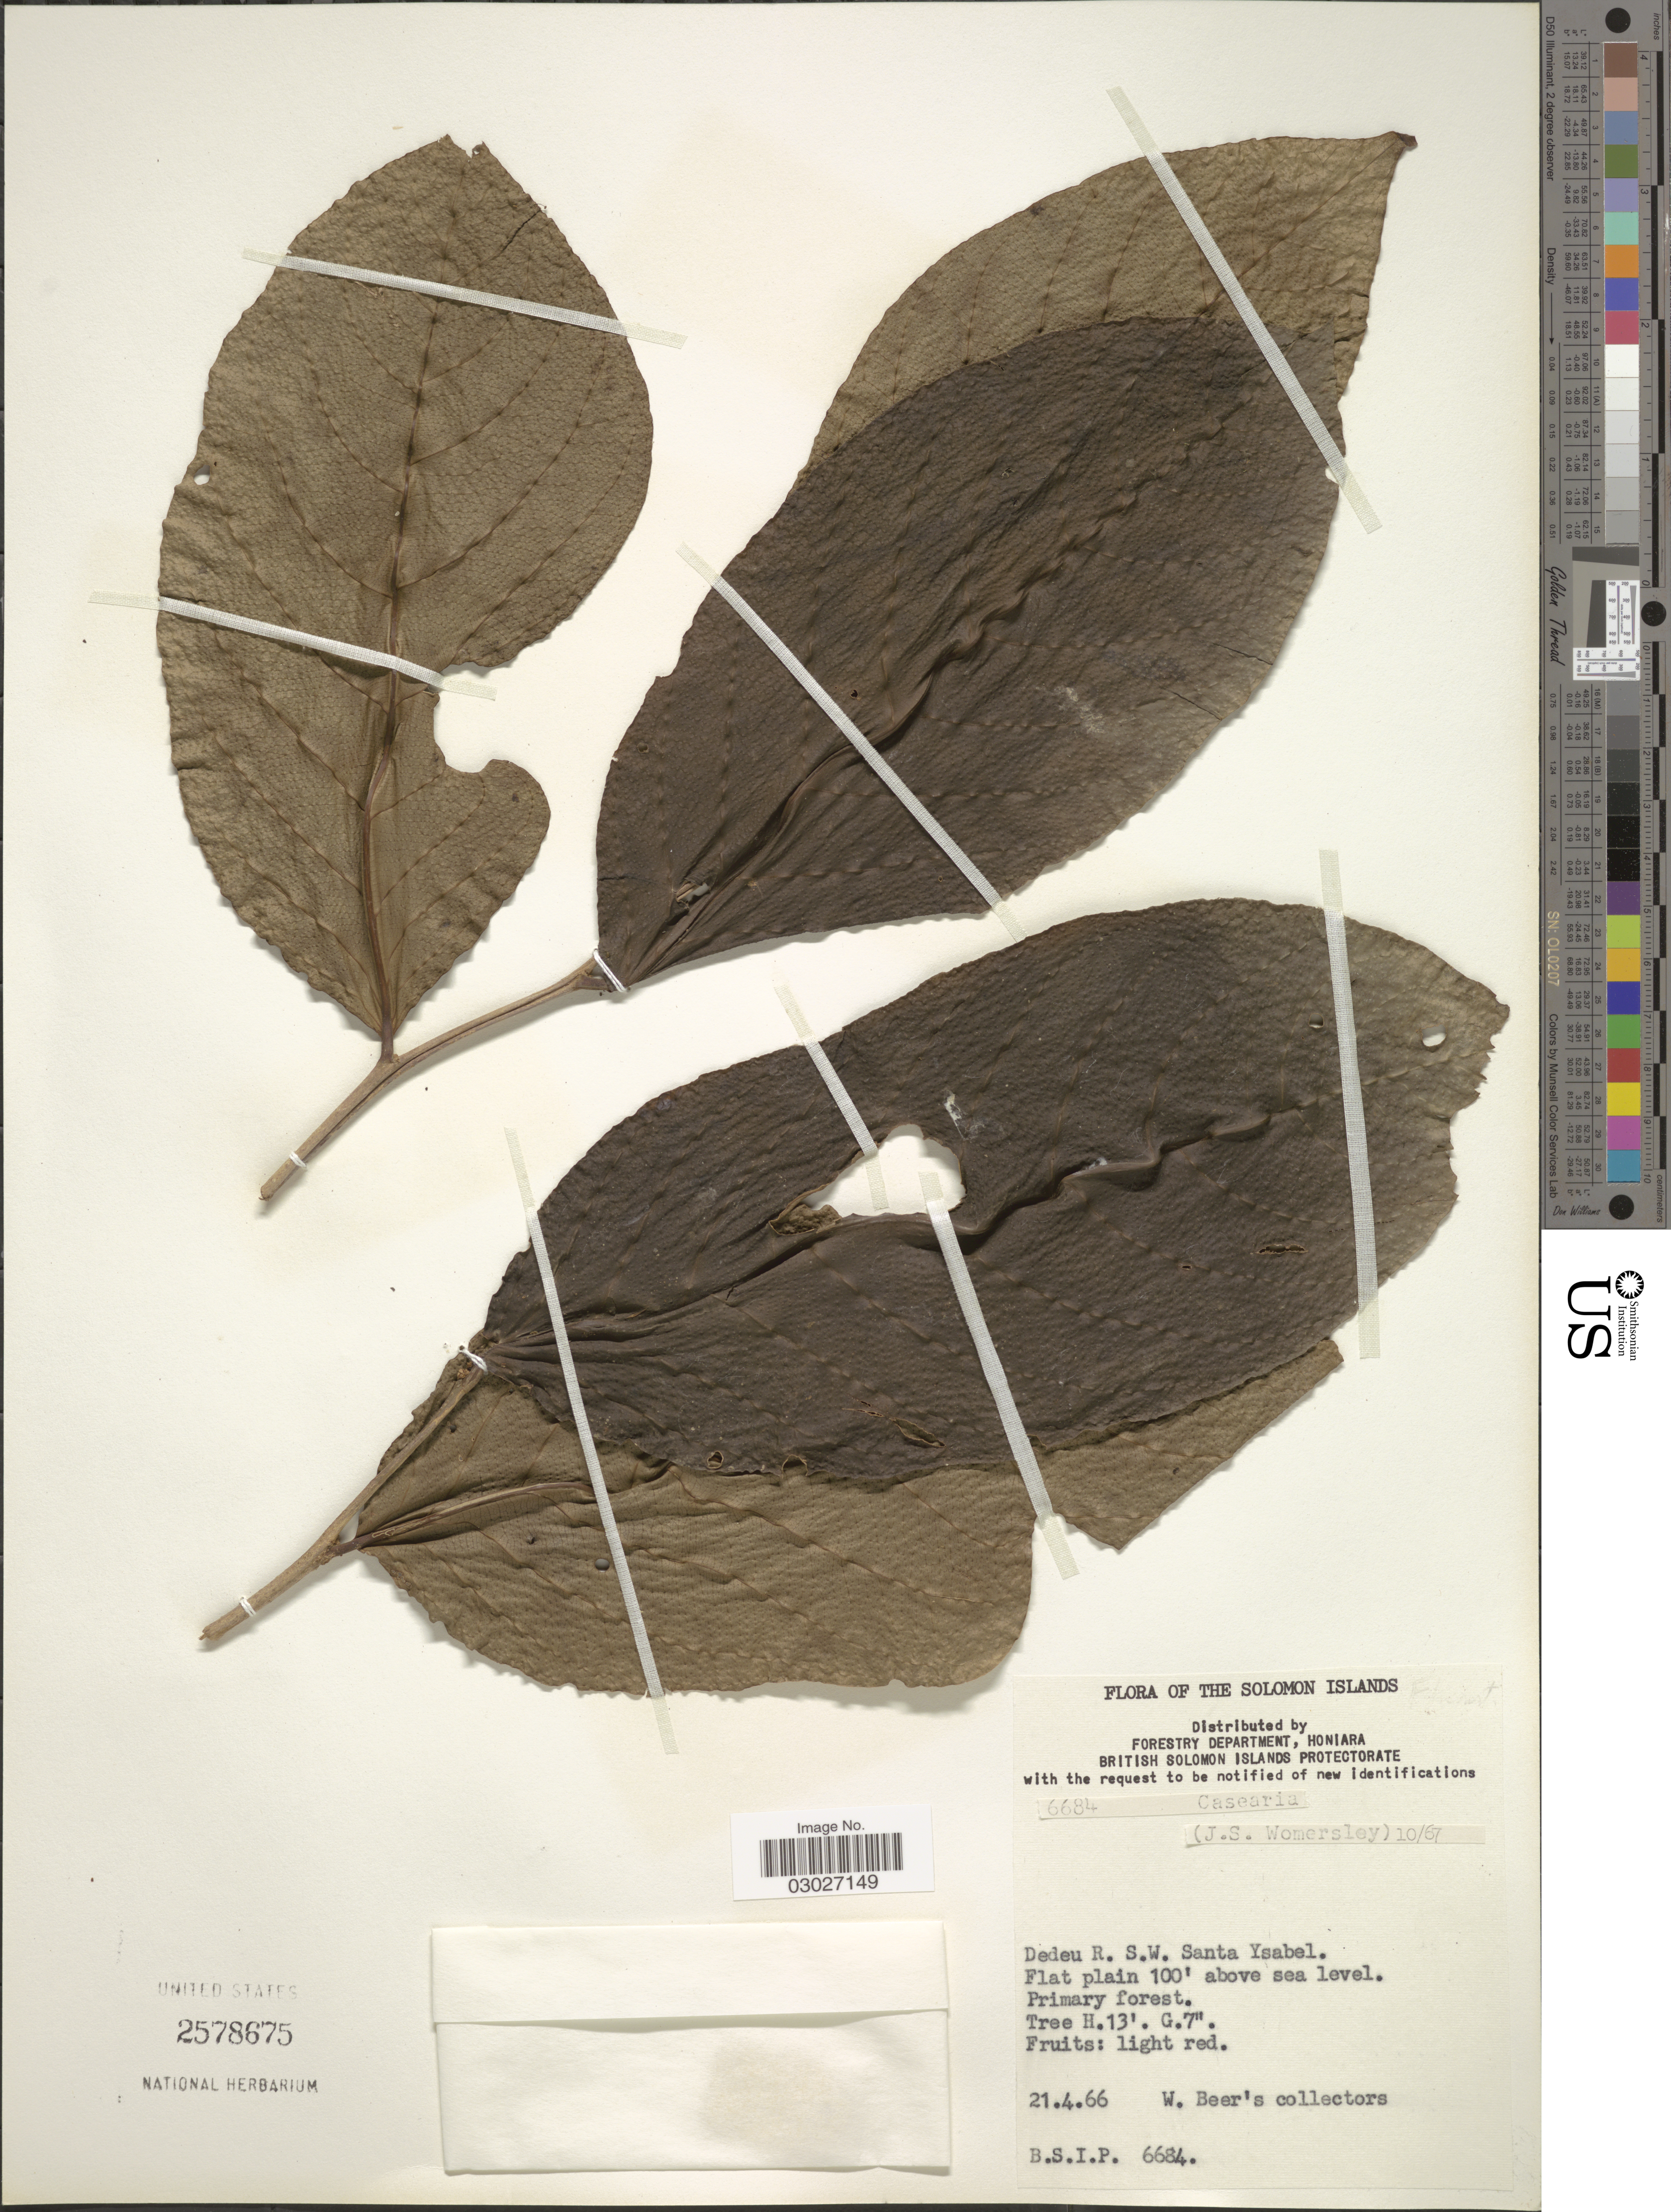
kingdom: Plantae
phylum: Tracheophyta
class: Magnoliopsida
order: Malpighiales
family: Salicaceae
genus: Casearia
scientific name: Casearia sp.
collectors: W. Beer's Collectors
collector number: B.S.I.P.6684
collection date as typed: Transcribed d/m/y: 21/4/66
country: Solomon Islands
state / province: Solomon Islands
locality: Dedeu R. S.W. Santa Ysabel.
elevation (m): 30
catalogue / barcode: US 2578675